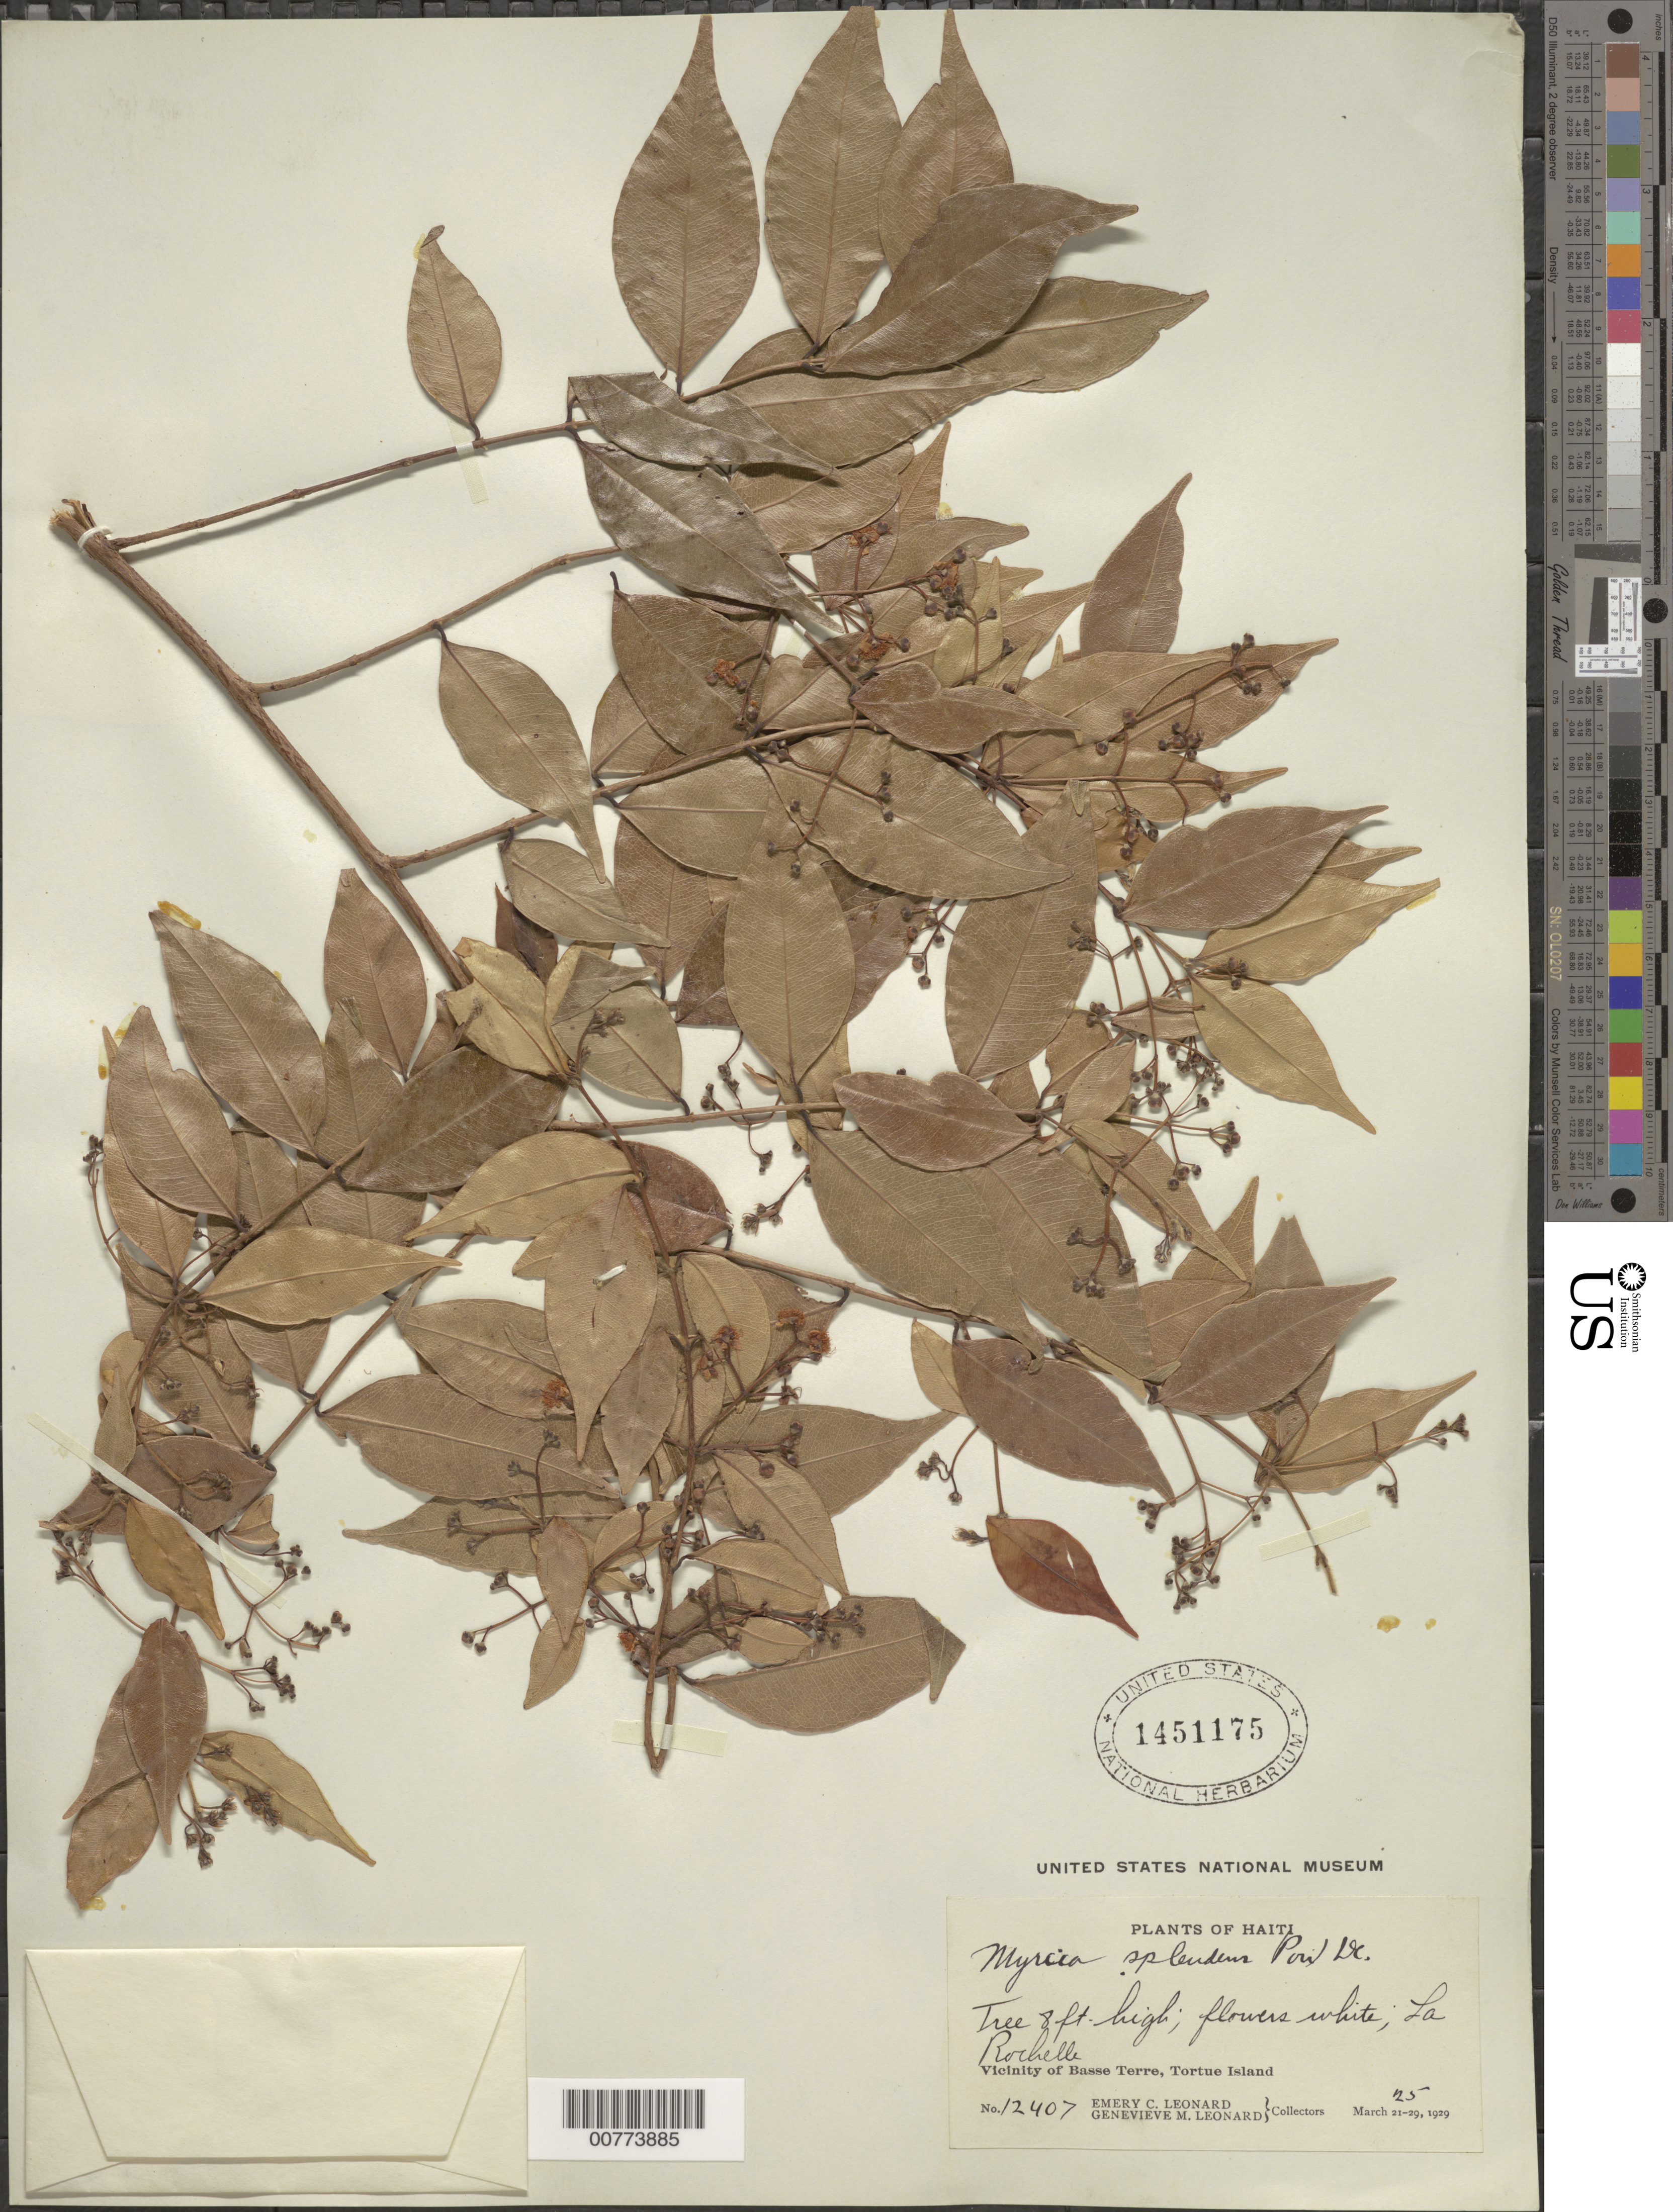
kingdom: Plantae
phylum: Tracheophyta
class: Magnoliopsida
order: Myrtales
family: Myrtaceae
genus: Myrcia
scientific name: Myrcia splendens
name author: (Sw.) DC.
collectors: E. C. Leonard & G. M. Leonard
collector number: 12407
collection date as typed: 25 Mar 1929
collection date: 1929-03-25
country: Haiti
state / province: Nord-Óuest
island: Île de la Tortue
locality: Tortue Island, vicinity of Basse Terre, La Rochelle.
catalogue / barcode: US 1451175